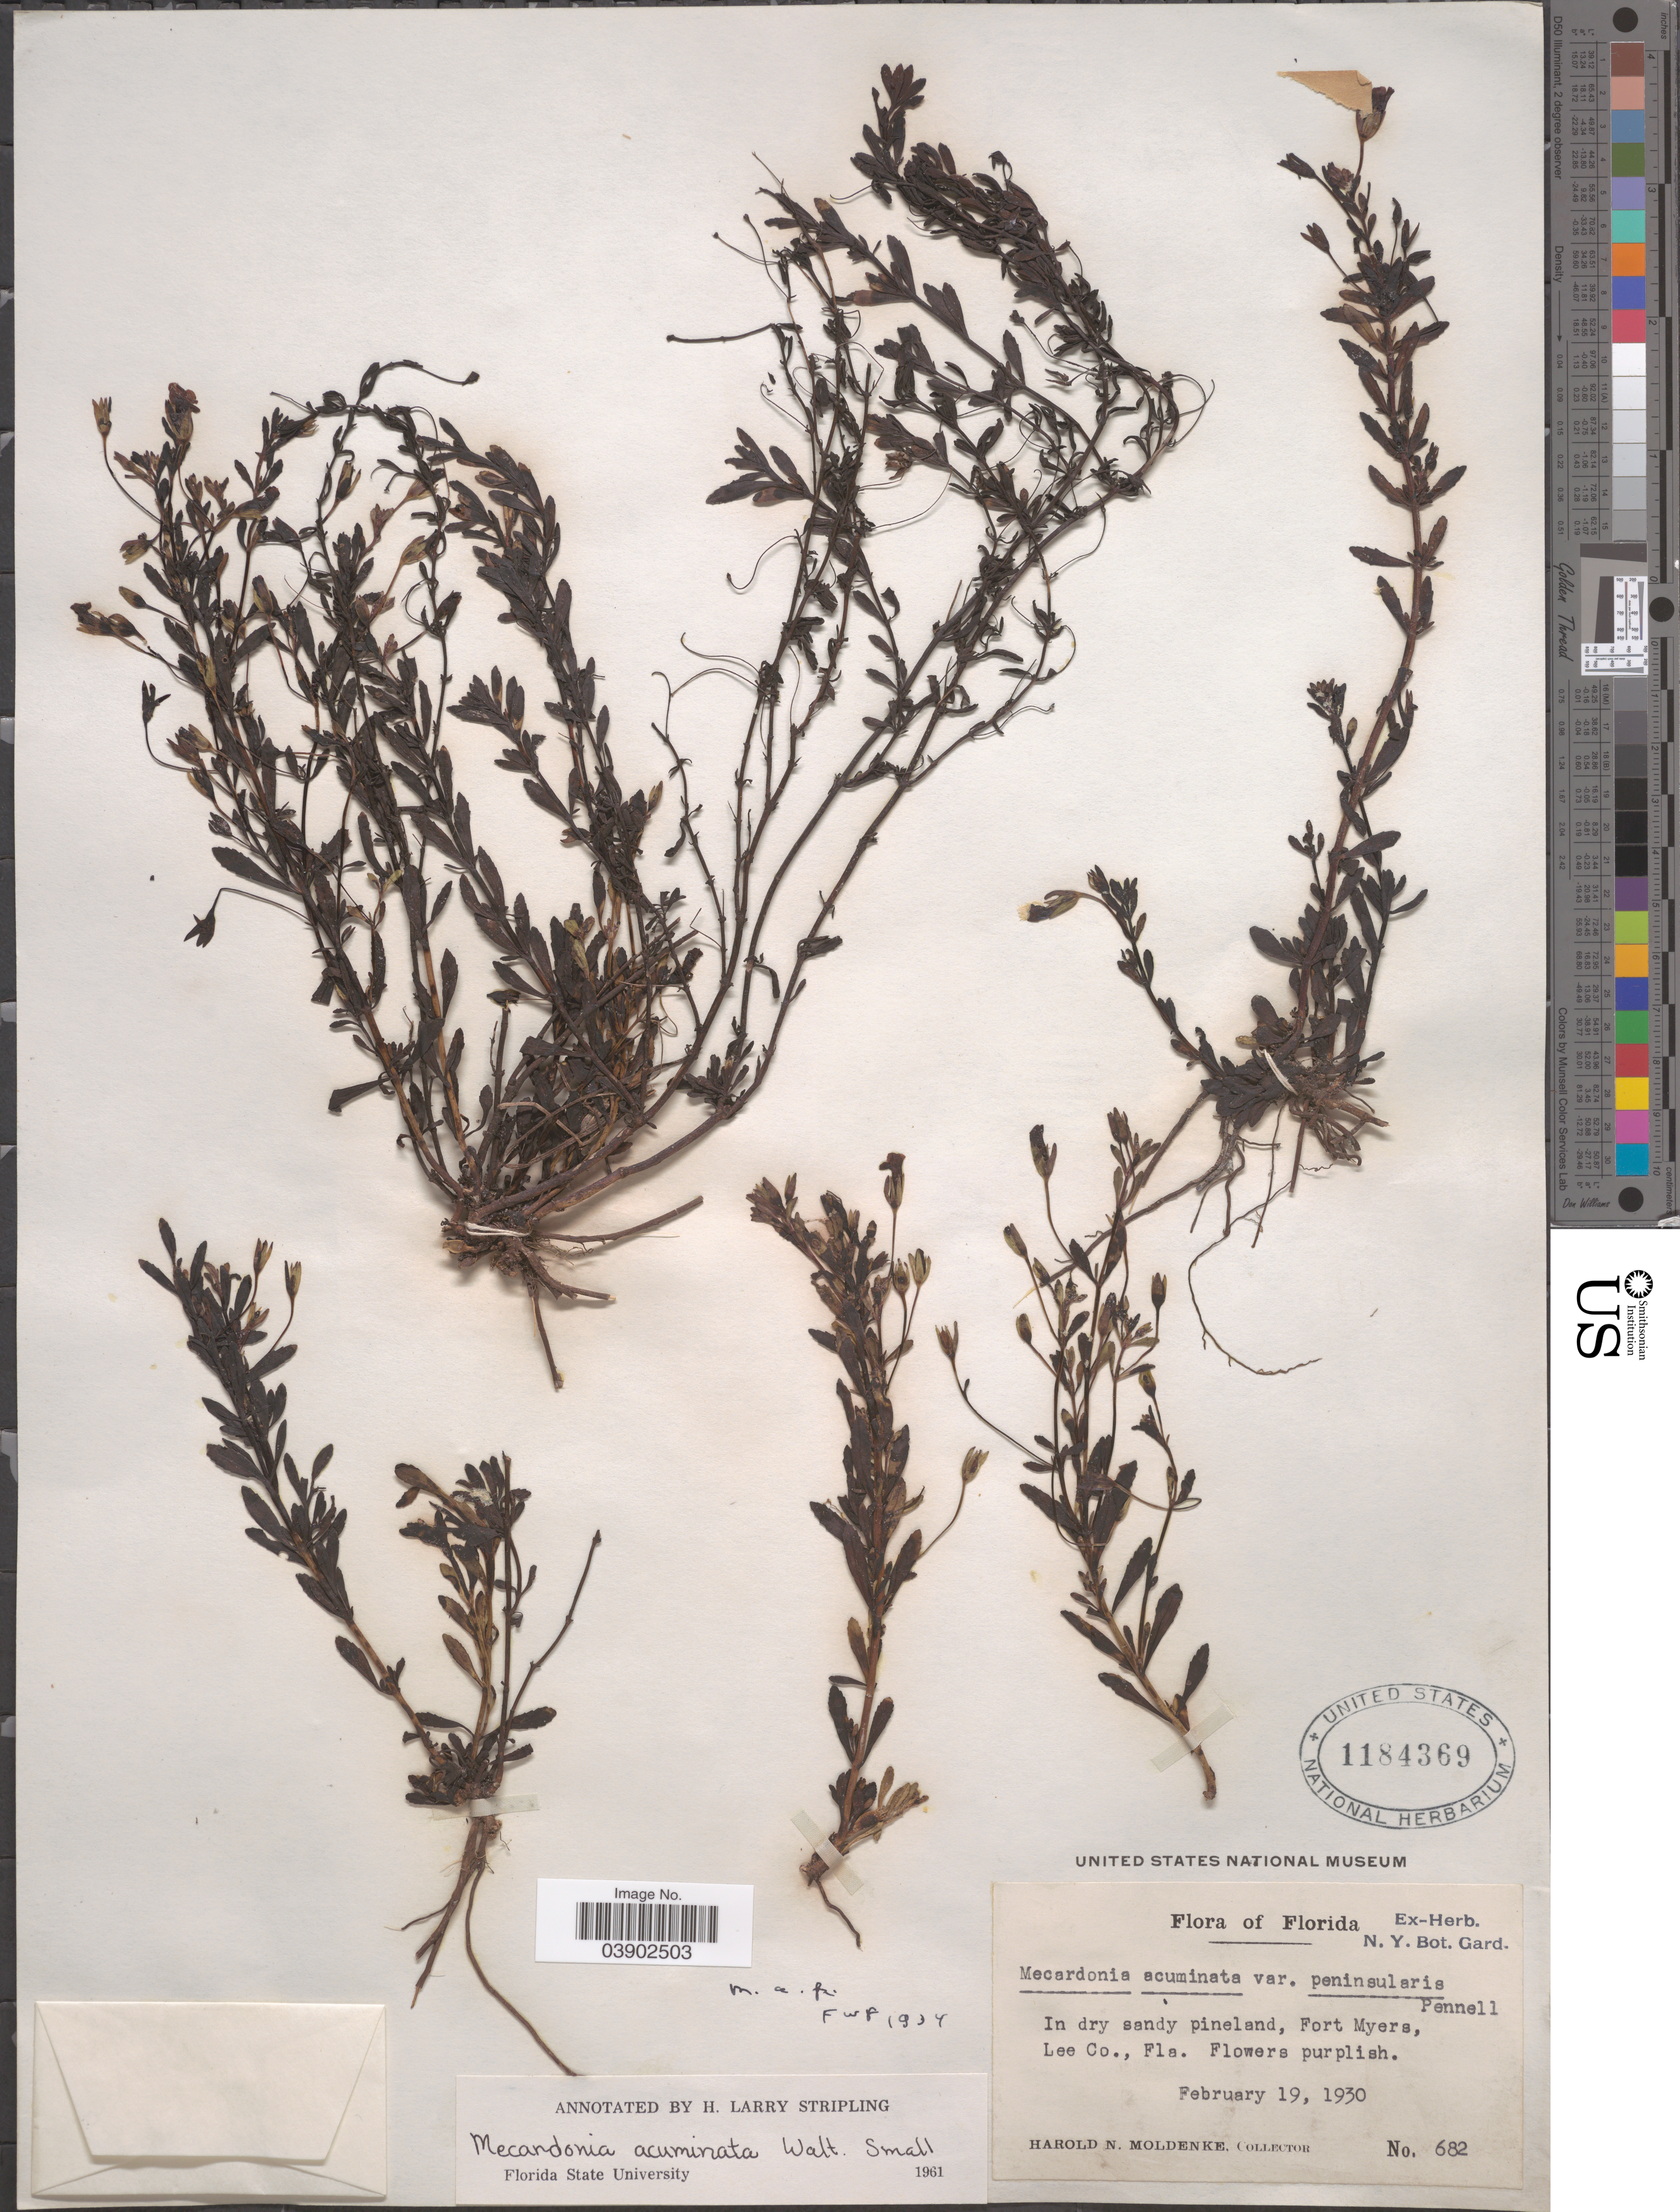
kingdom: Plantae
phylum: Tracheophyta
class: Magnoliopsida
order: Lamiales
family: Plantaginaceae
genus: Mecardonia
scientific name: Mecardonia acuminata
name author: (Walter) Small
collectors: H. N. Moldenke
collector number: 682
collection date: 1930-02-19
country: United States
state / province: Florida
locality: In dry sandy pineland, Fort Myers, Lee Co.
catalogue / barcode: US 1184369